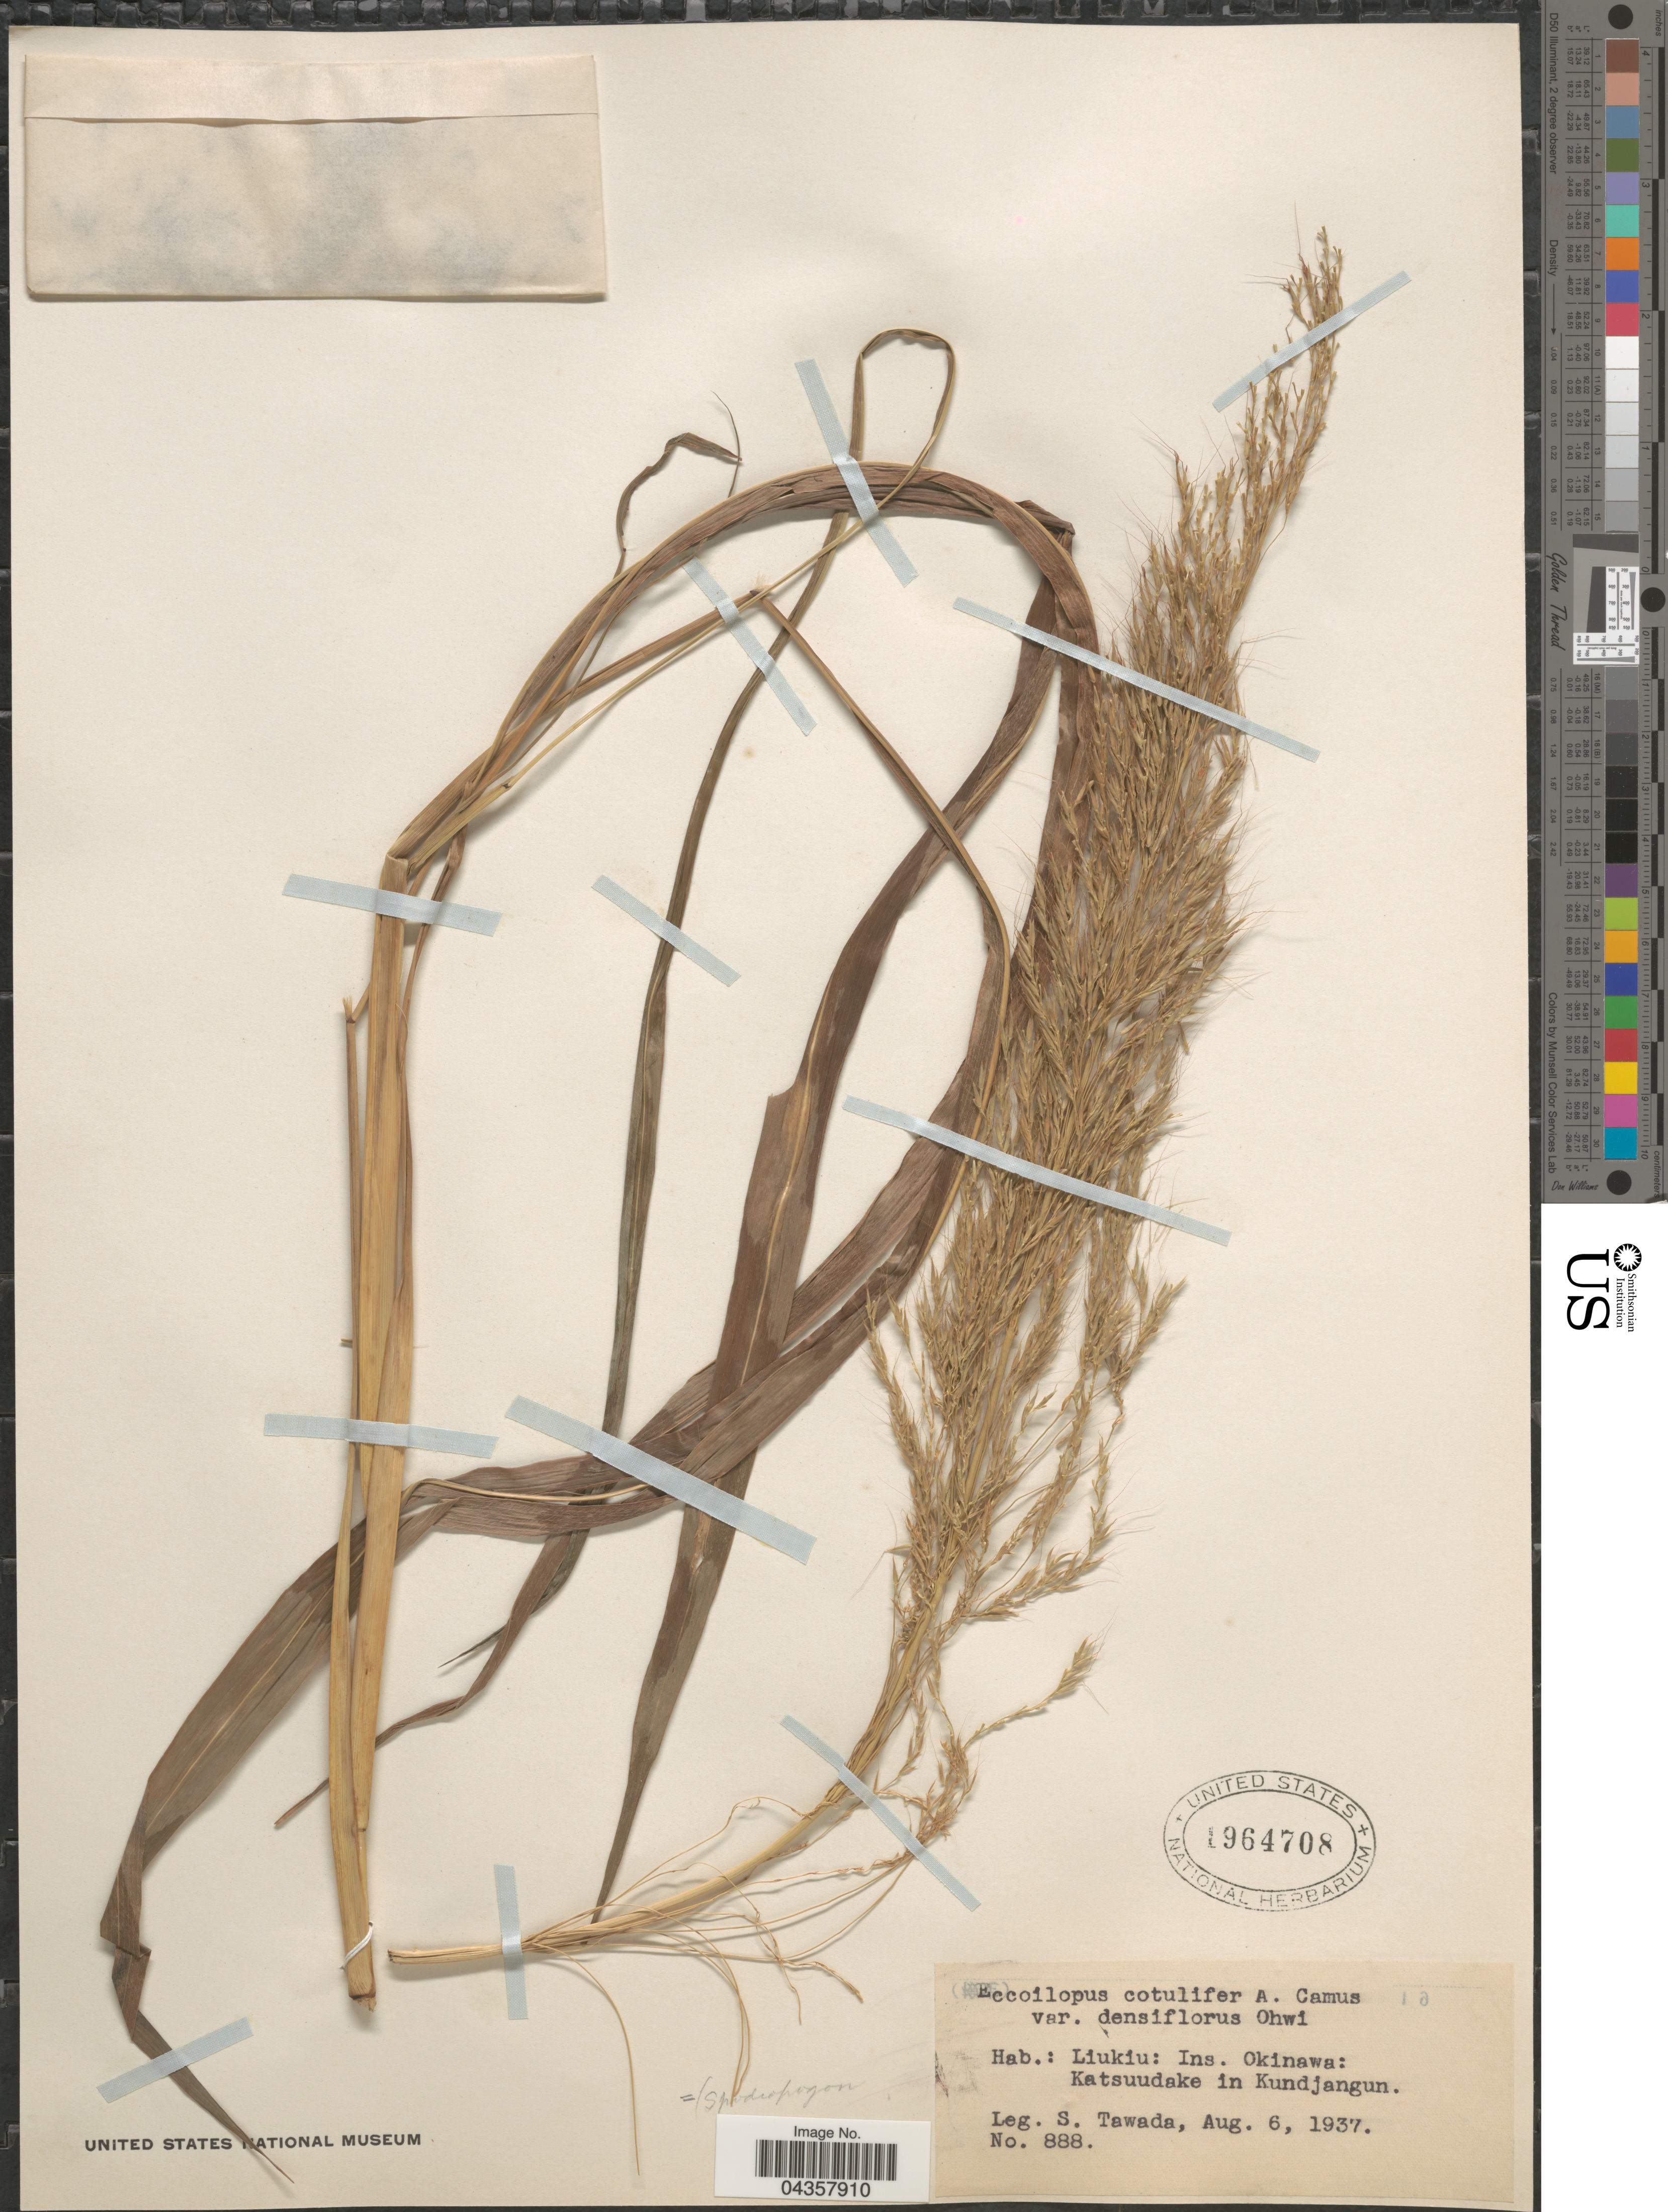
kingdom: Plantae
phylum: Tracheophyta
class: Liliopsida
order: Poales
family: Poaceae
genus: Spodiopogon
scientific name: Spodiopogon cotulifer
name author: (Thunb.) Hack.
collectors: S. Tawada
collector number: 888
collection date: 1937-08-06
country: Japan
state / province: Okinawa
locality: Liukiu: Ins. Okinawa: Katsuudake in Kundjangun.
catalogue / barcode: US 1964708